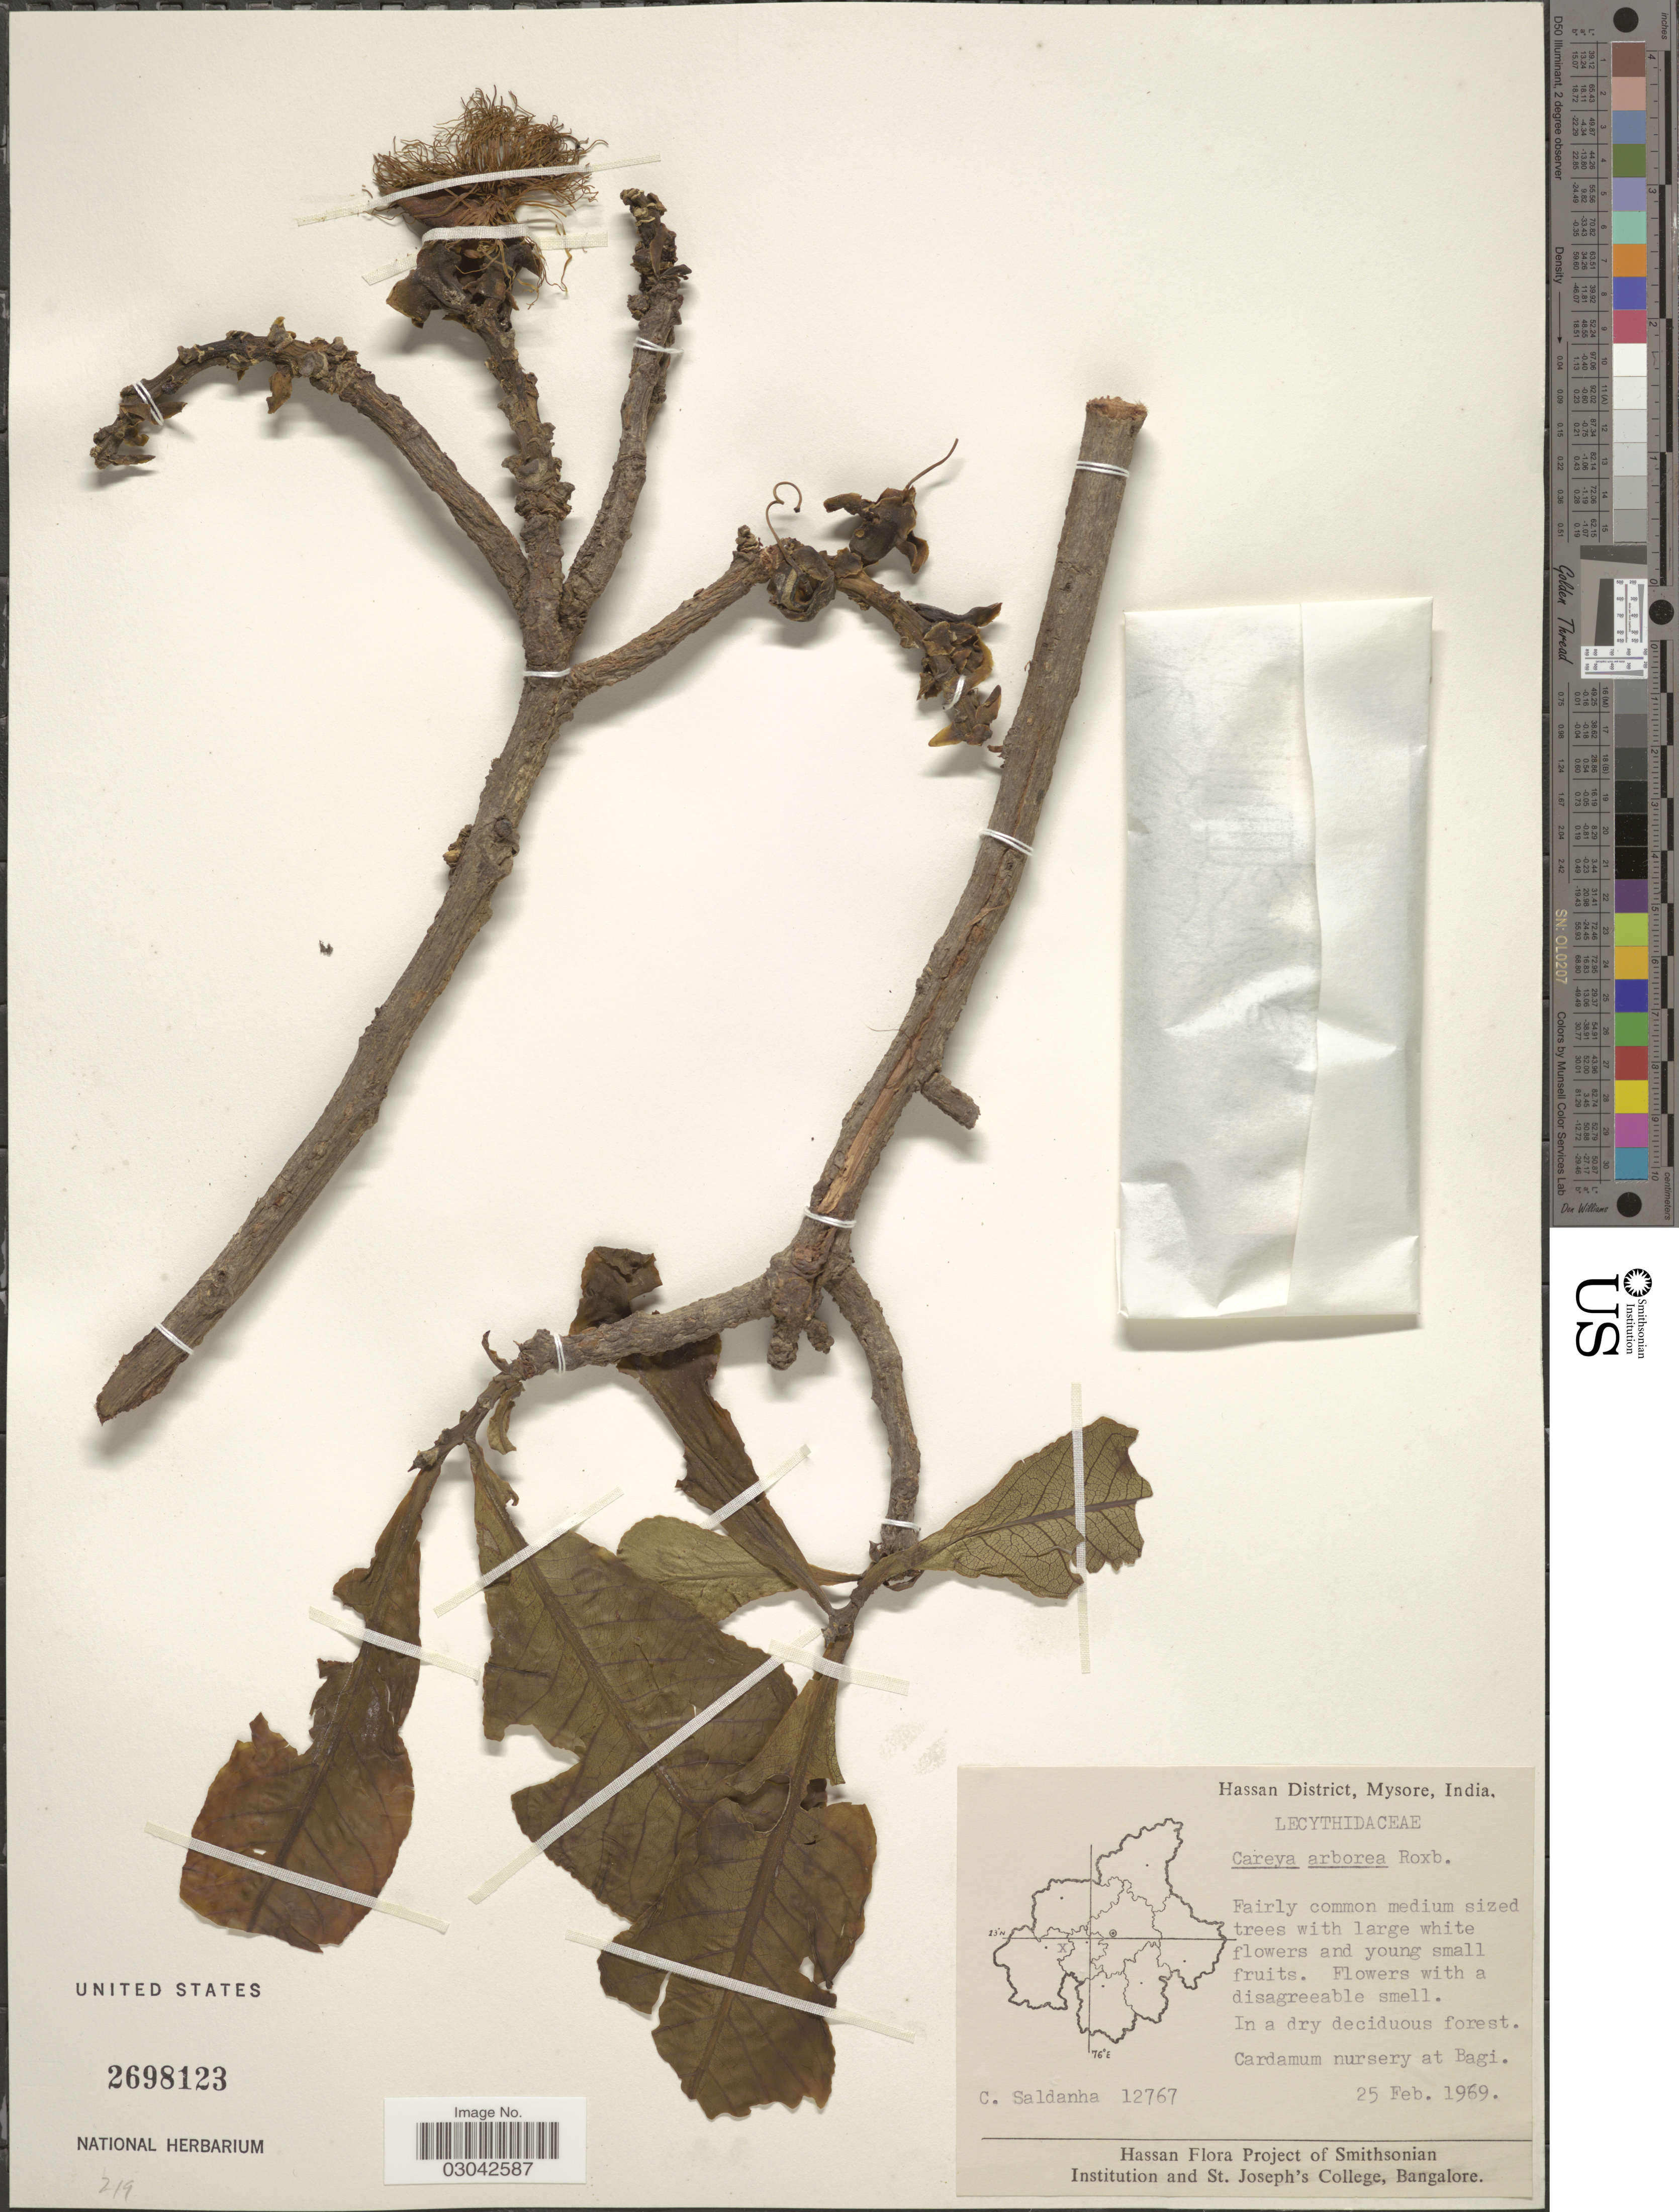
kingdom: Plantae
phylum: Tracheophyta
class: Magnoliopsida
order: Ericales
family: Lecythidaceae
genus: Careya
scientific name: Careya arborea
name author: Roxb.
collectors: C. Saldanha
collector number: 12767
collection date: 1969-02-25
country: India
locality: Hassan District, Mysore. Cardamum nursery at Bagi.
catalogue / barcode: US 2698123